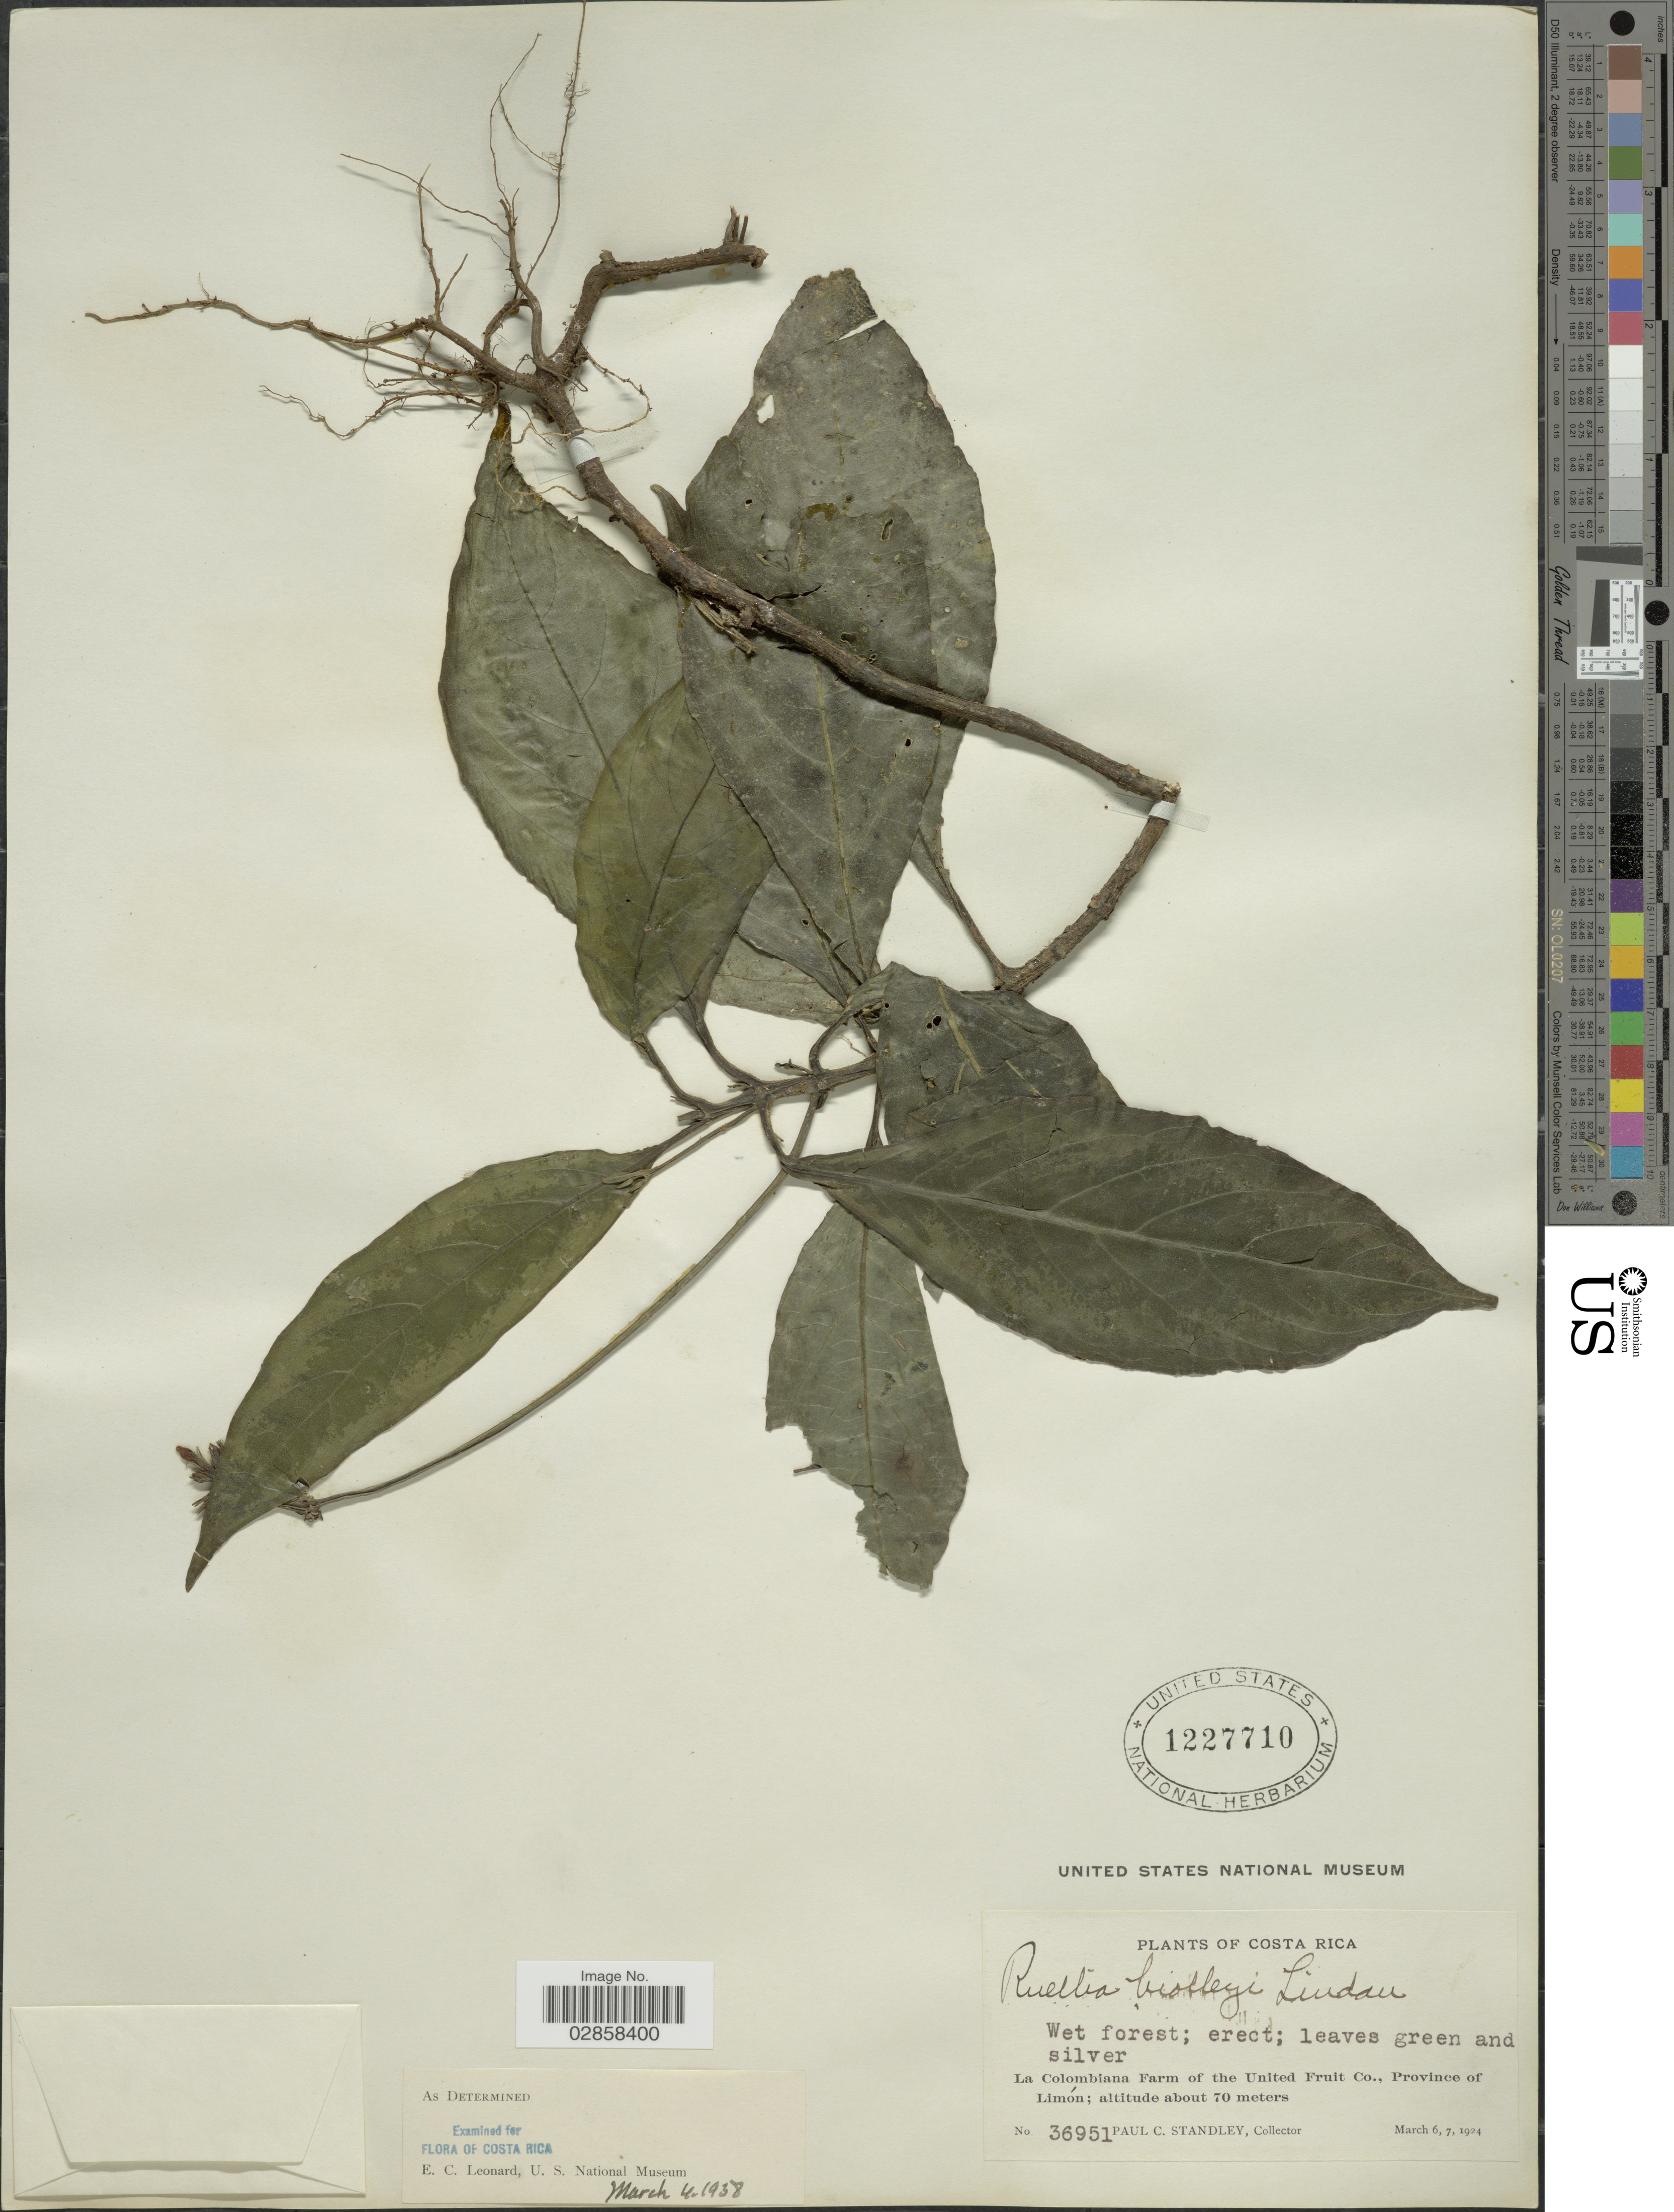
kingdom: Plantae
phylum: Tracheophyta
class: Magnoliopsida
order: Lamiales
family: Acanthaceae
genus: Ruellia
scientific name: Ruellia biolleyi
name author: Lindau in Pittier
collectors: P. C. Standley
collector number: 36951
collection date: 1924-03-06/1924-03-07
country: Costa Rica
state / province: Limón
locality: La Colombiana Farm on the United Fruit Co.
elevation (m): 70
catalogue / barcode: US 1227710